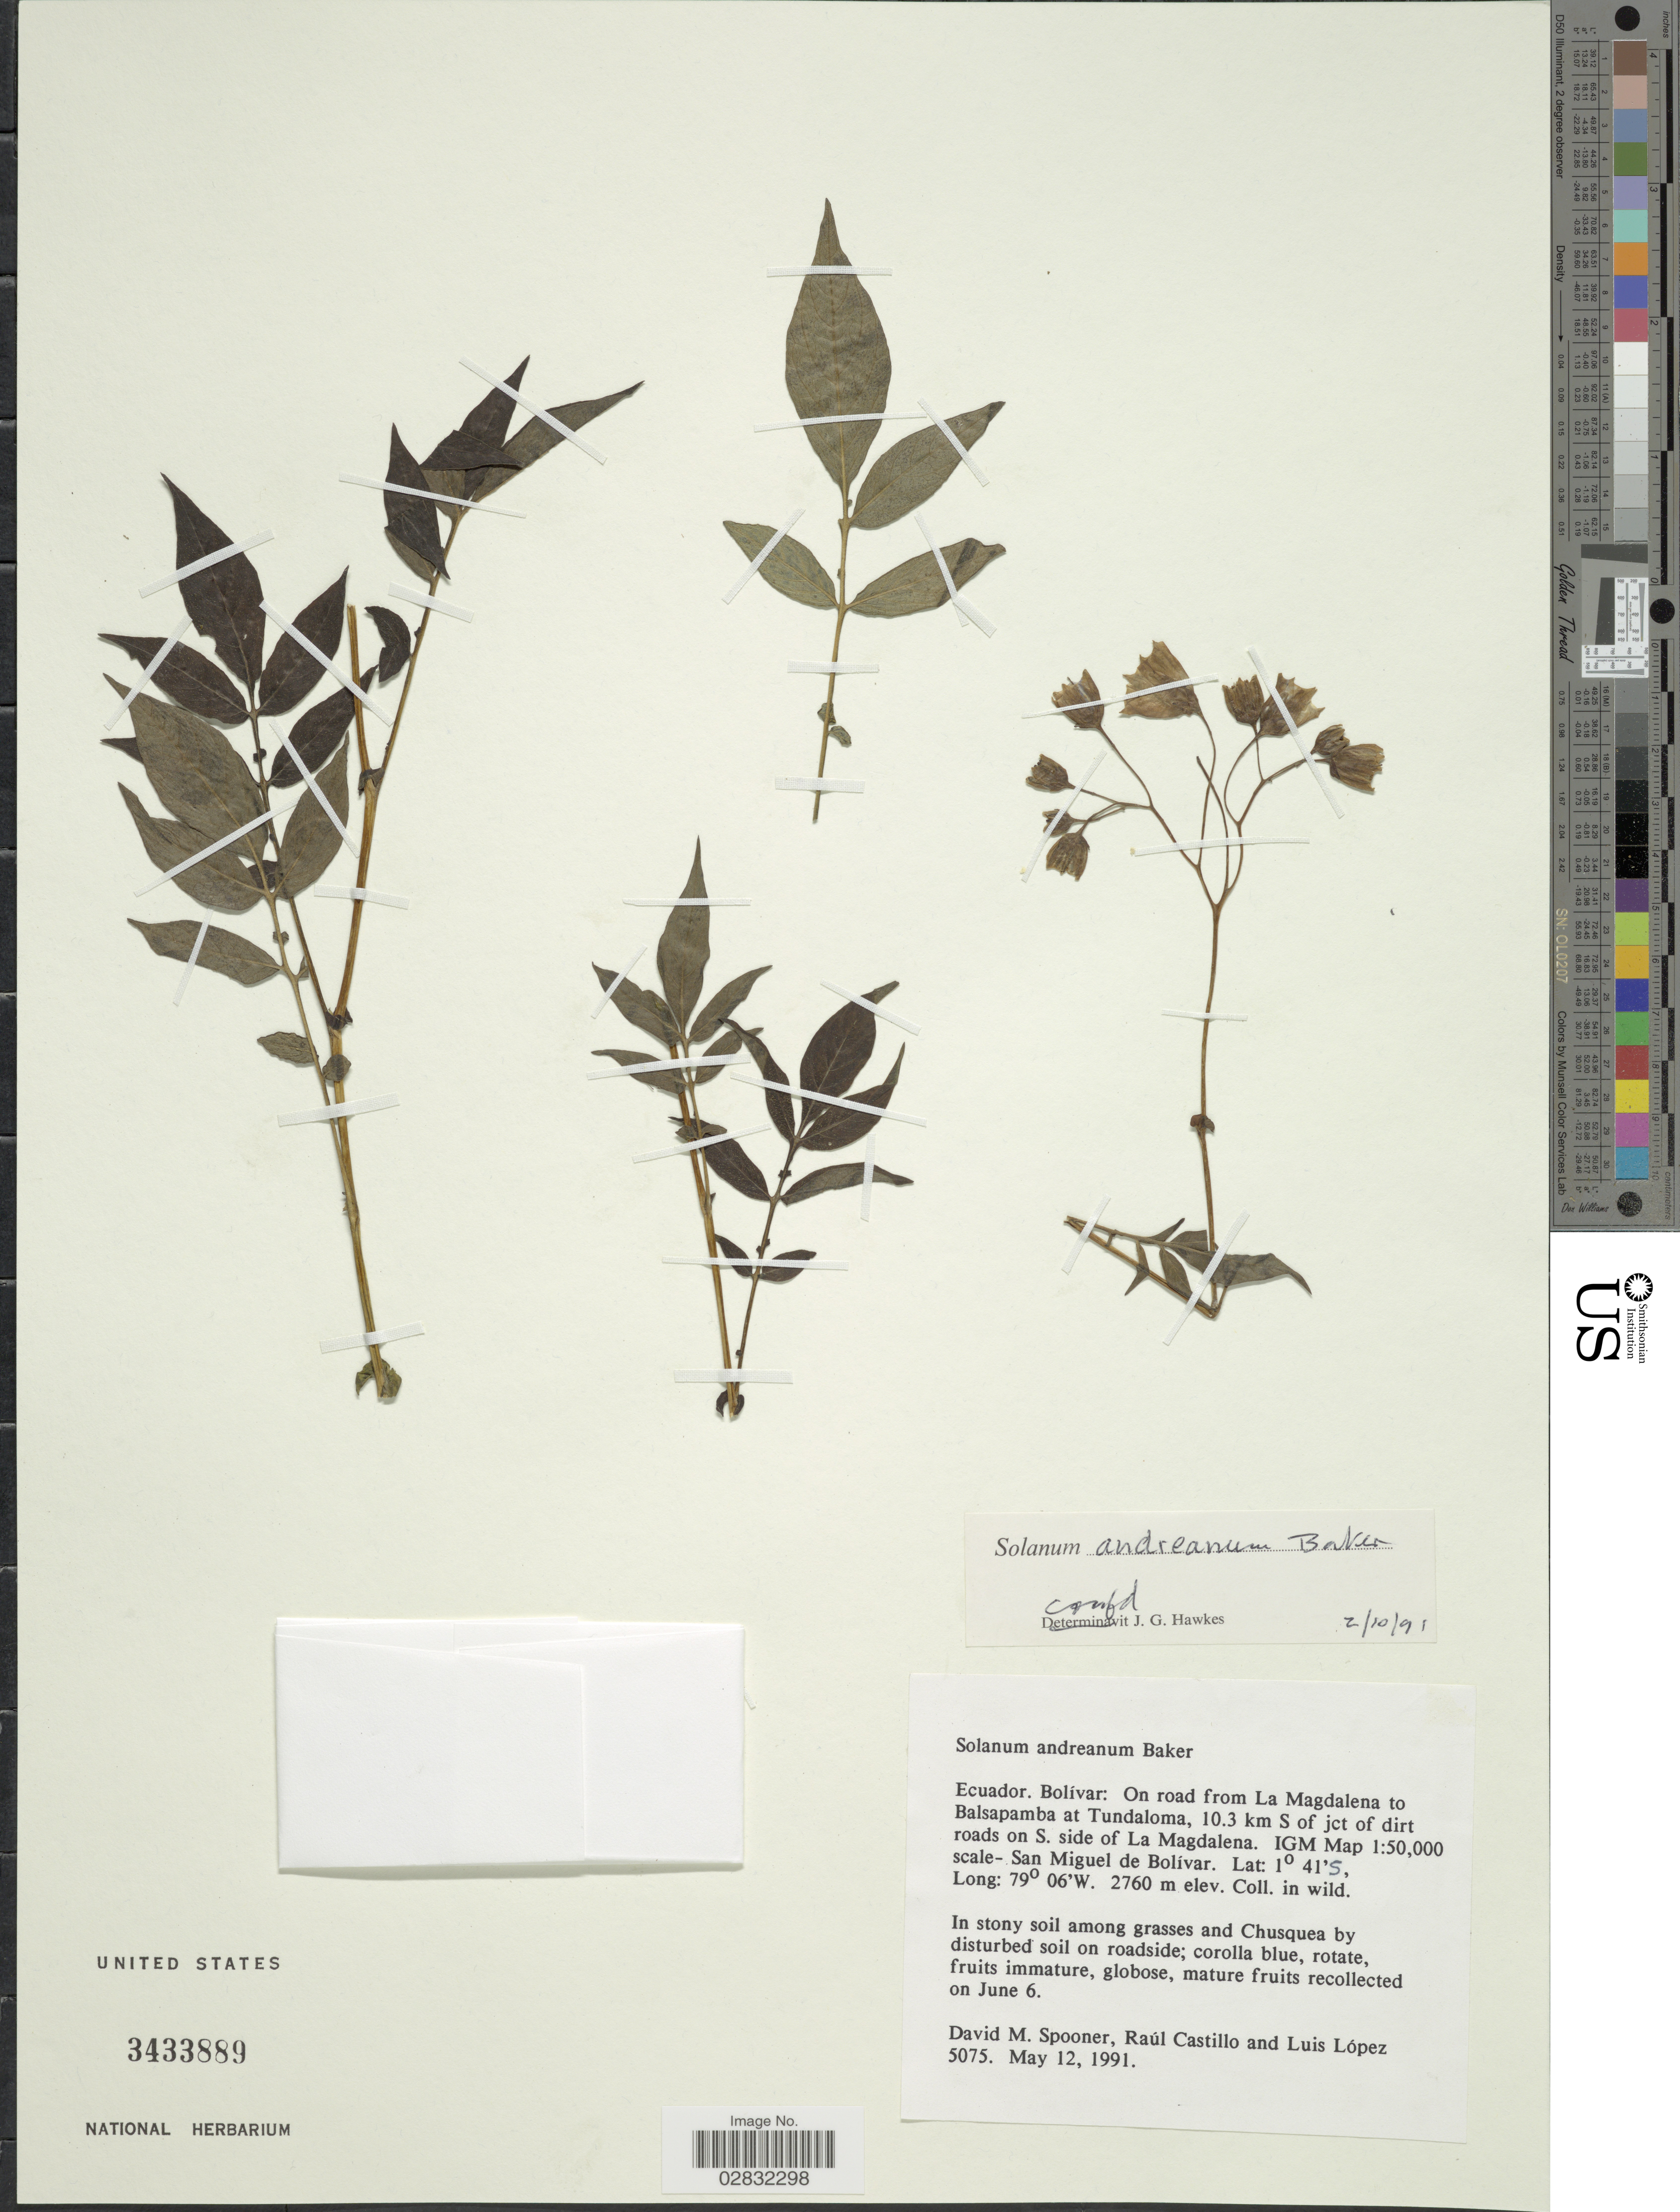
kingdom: Plantae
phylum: Tracheophyta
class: Magnoliopsida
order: Solanales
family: Solanaceae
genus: Solanum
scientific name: Solanum andreanum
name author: Baker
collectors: D. Spooner, R. Castillo & L. López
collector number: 5075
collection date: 1991-05-12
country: Ecuador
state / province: Bolívar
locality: Bolivar: On road from La Magdalena to Balsapamba at Tundaloma, 10.3 km S of jct of dirt roads on S. side of La Magdalena, IGM Map 1:50,000 scale- San Miguel de Bolívar.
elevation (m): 2760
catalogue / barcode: US 3433889